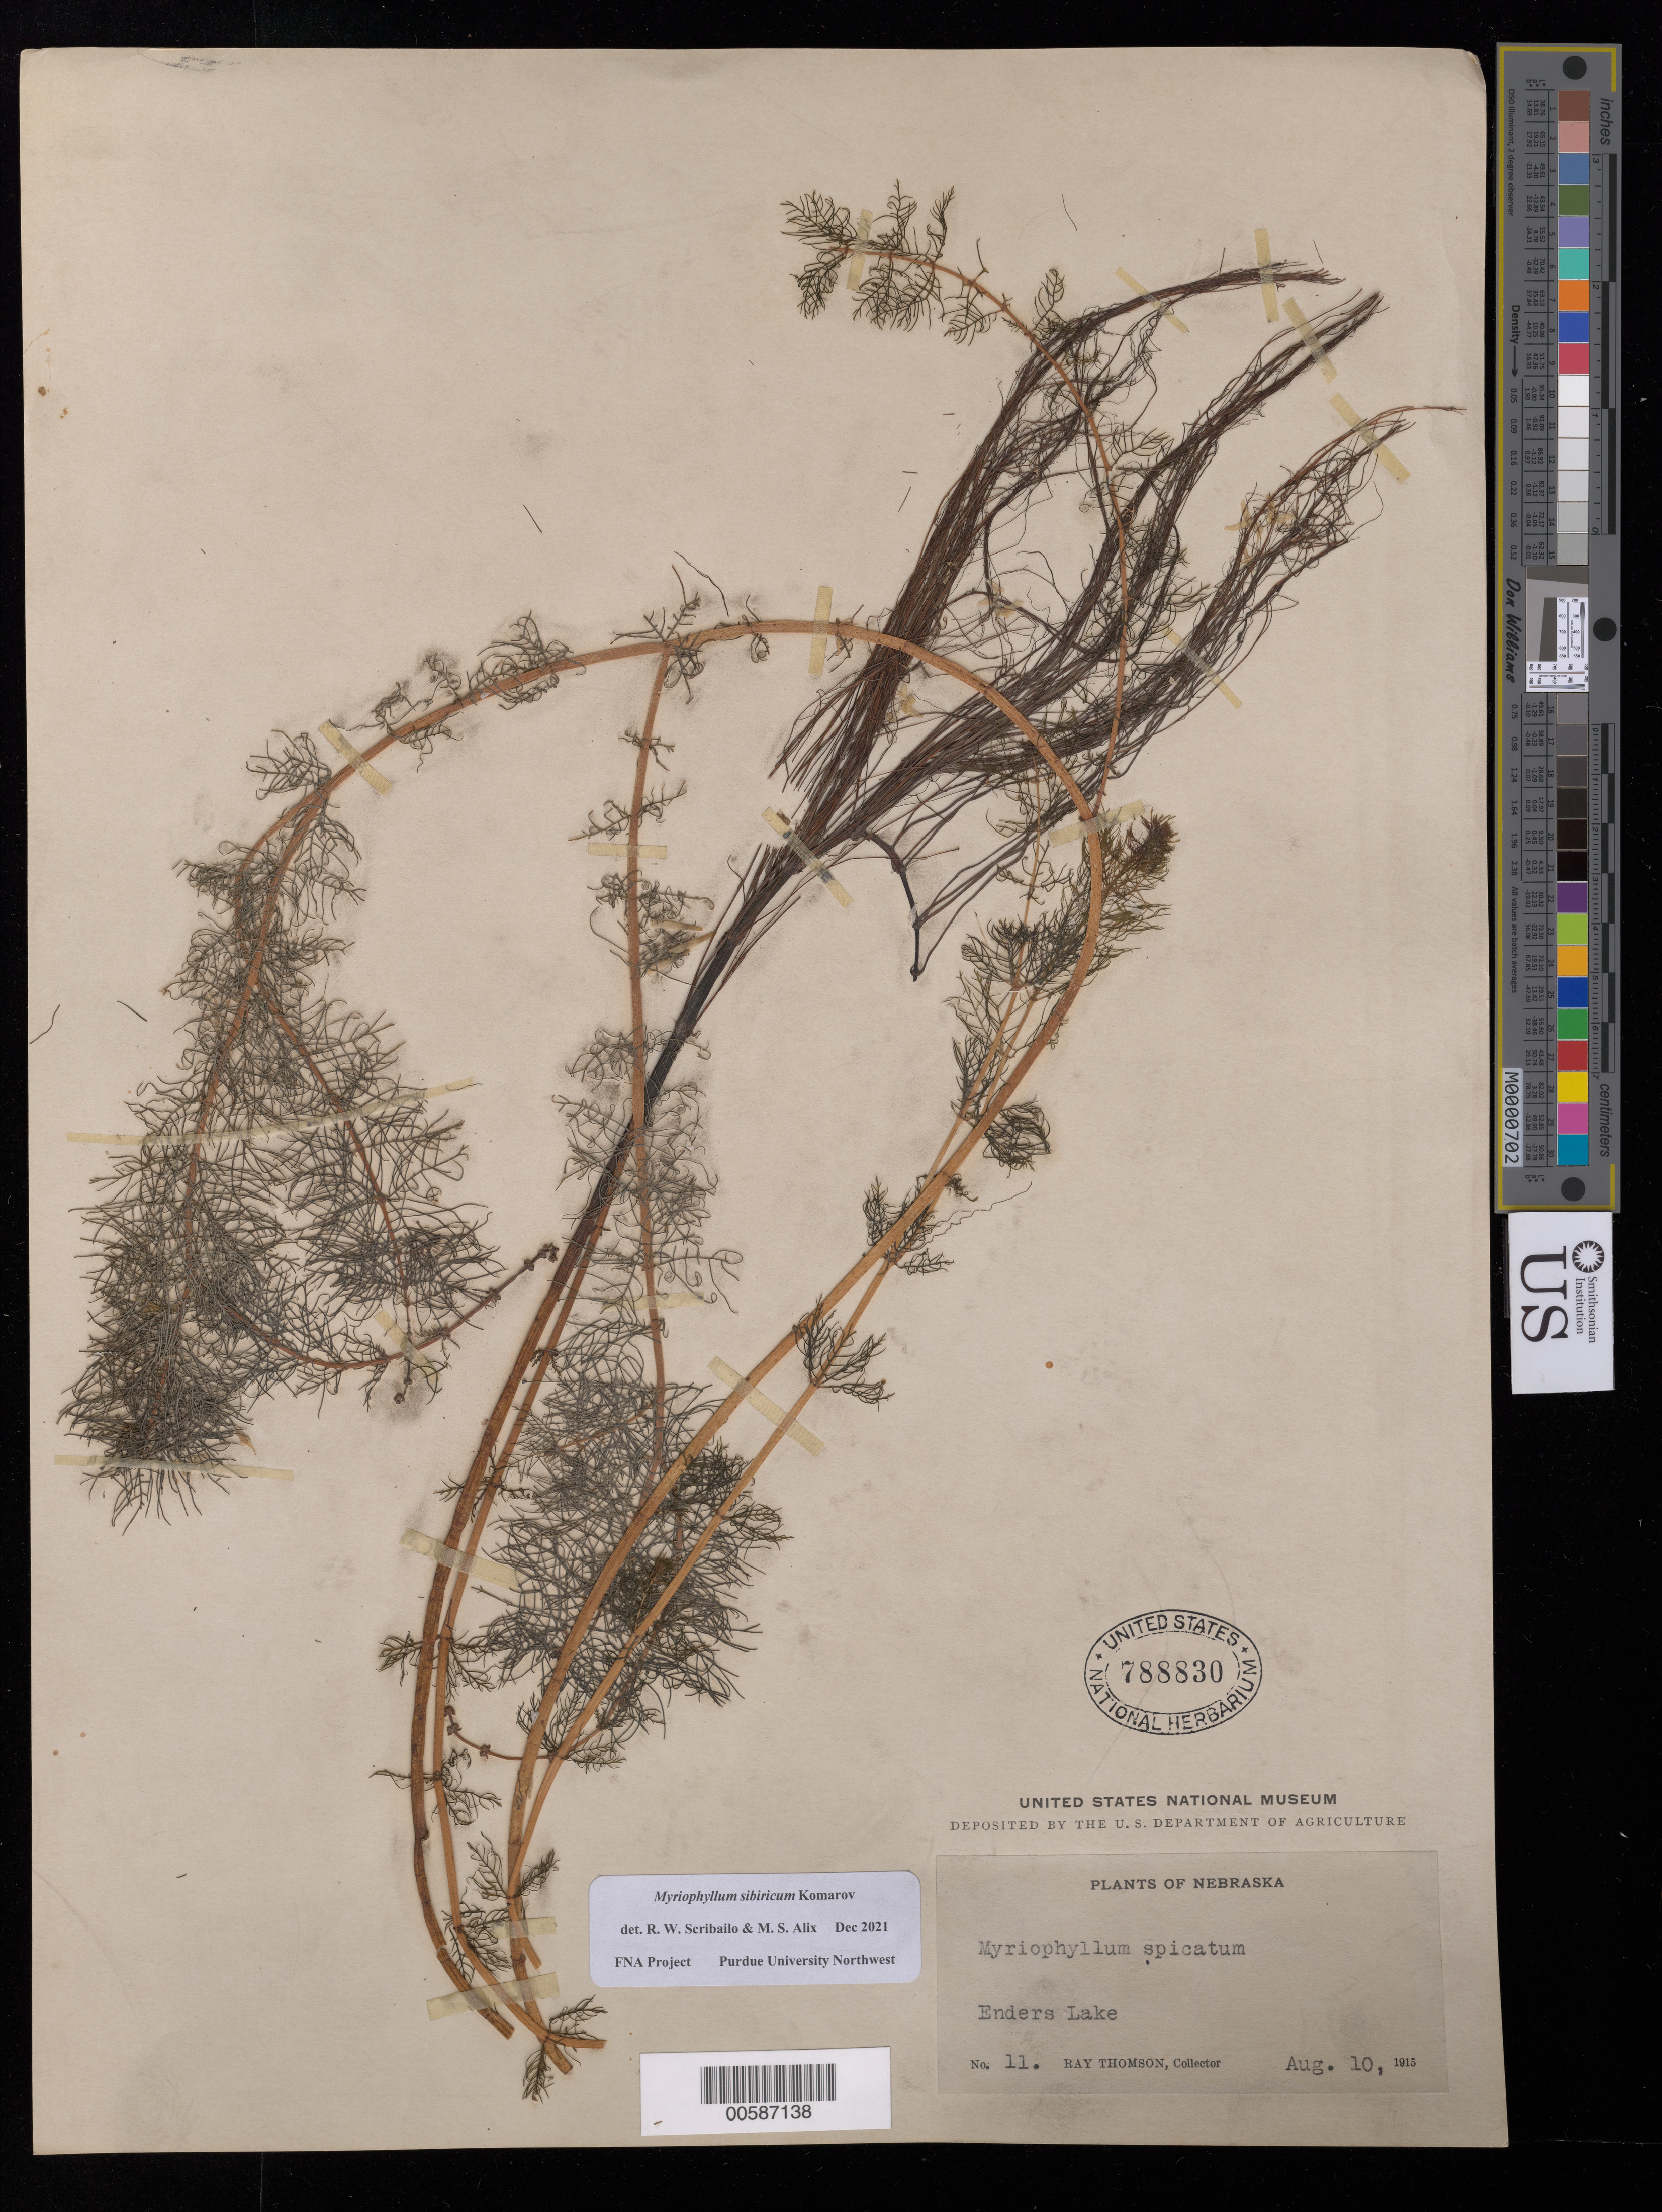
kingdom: Plantae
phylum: Tracheophyta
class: Magnoliopsida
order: Saxifragales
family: Haloragaceae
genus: Myriophyllum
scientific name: Myriophyllum sibiricum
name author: Kom.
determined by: Scribailo, R. W.; Alix, M. S.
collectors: R. Thomason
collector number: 11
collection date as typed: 10 Aug 1915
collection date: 1915-08-10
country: United States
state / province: Nebraska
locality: Enders Lake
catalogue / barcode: US 788830